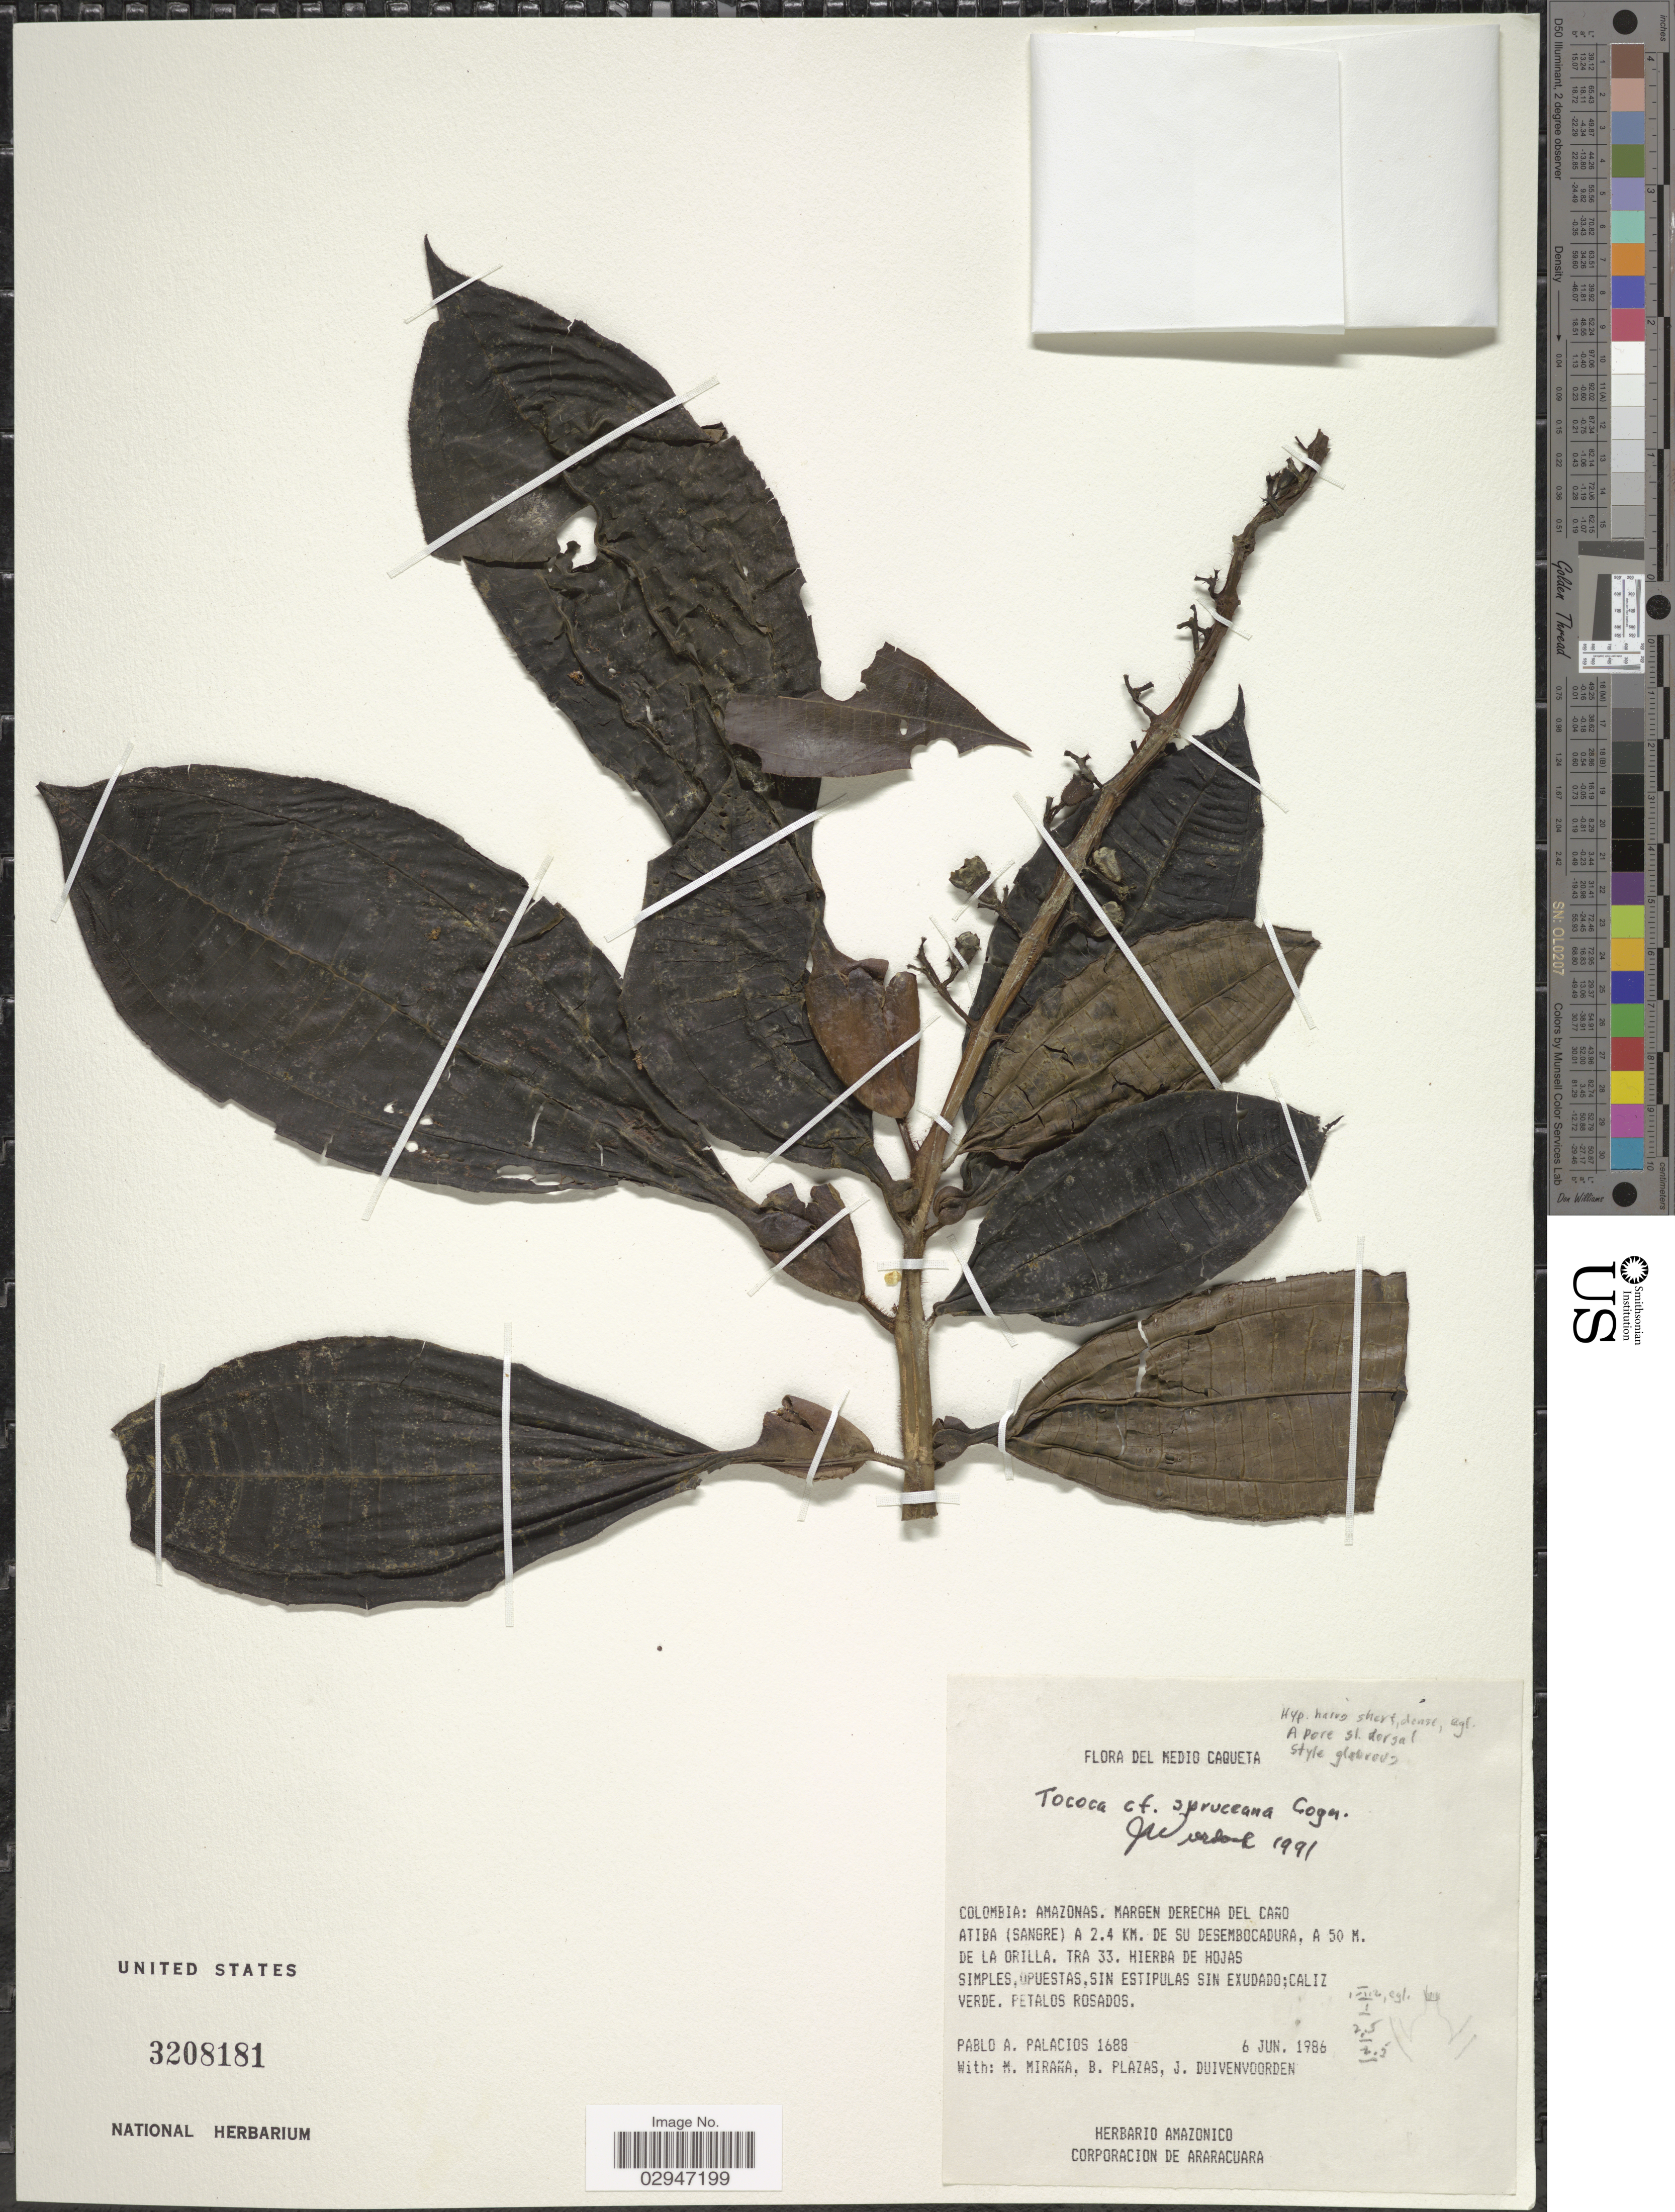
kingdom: Plantae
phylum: Tracheophyta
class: Magnoliopsida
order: Myrtales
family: Melastomataceae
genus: Tococa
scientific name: Tococa spruceana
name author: Cogn.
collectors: P. Palacios, M. Miraña, B. Plazas & J. Duivenvoorden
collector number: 1688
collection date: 1986-06-06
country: Colombia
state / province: Amazônas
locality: Medio Caqueta. Margen derecha del Caño Atiba (Sangre) a 2.4 Km. de Su Desembocadura, a 50 m. de La Orilla. Tra 33.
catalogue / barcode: US 3208181